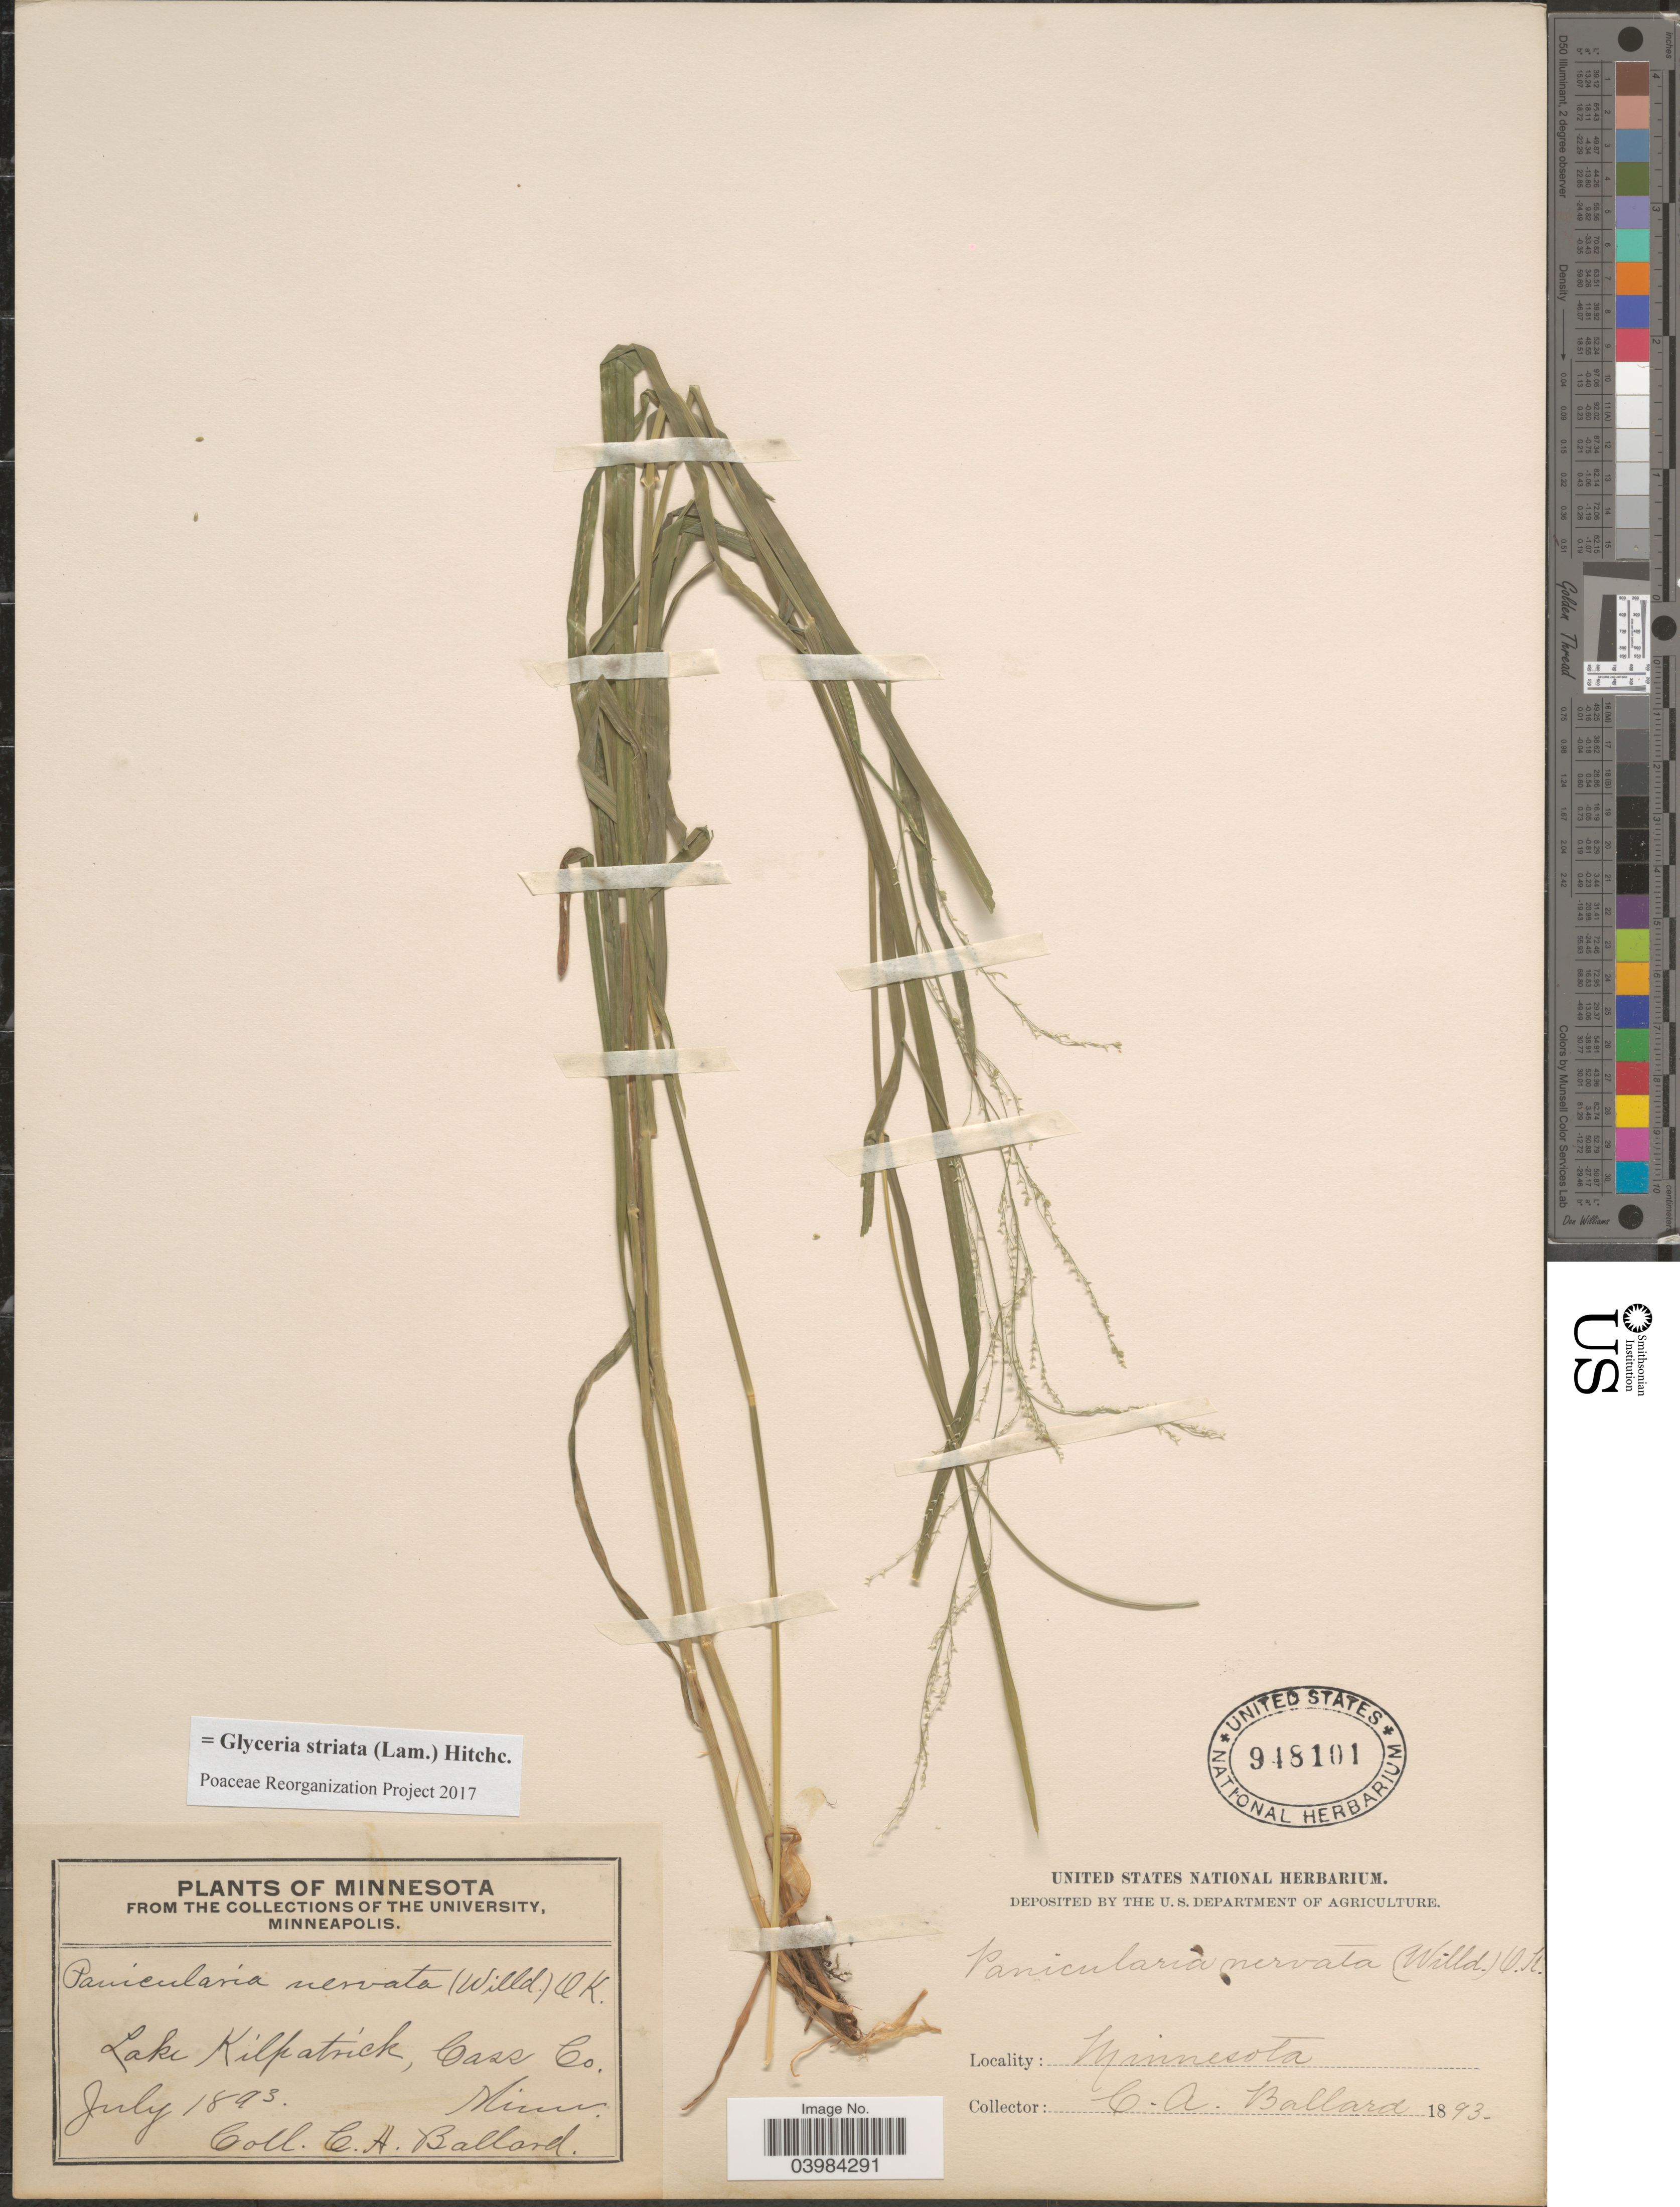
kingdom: Plantae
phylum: Tracheophyta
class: Liliopsida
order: Poales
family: Poaceae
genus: Glyceria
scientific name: Glyceria striata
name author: (Lam.) Hitchc.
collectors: C. A. Ballard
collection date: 1893-07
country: United States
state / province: Minnesota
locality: Lake Kilpatrick, Cass Co.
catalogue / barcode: US 948101